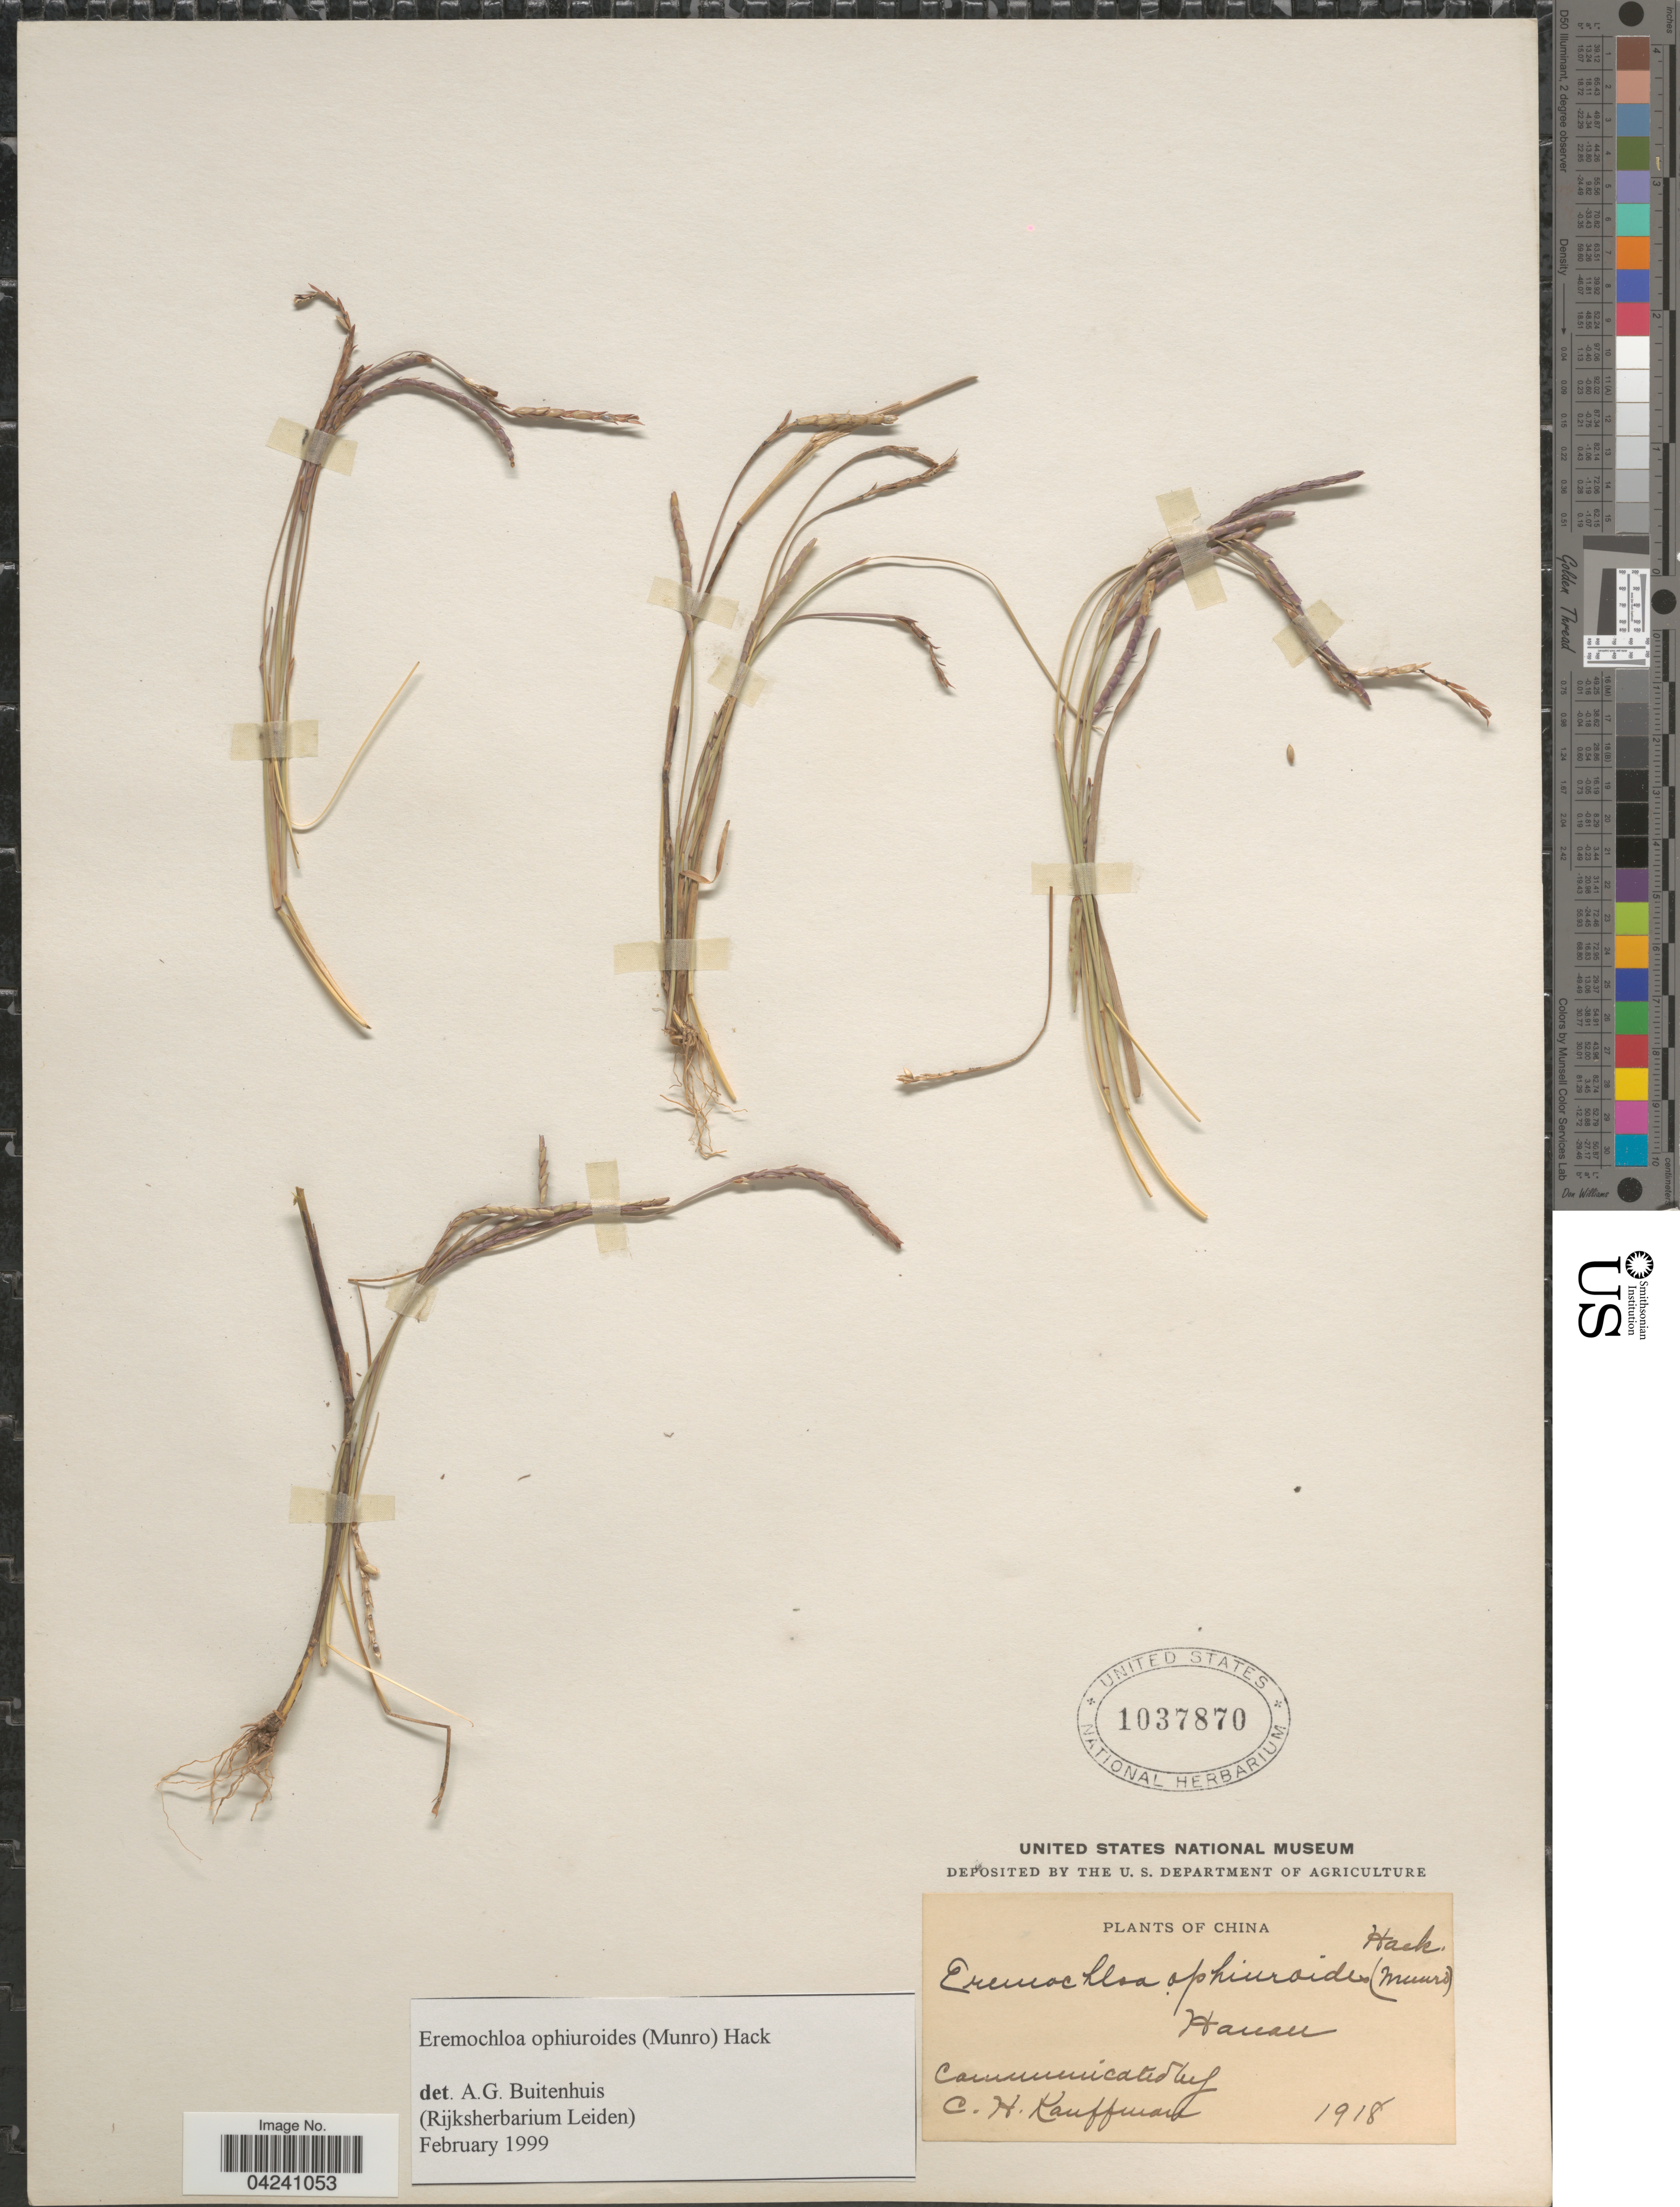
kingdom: Plantae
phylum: Tracheophyta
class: Liliopsida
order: Poales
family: Poaceae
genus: Eremochloa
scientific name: Eremochloa ophiuroides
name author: (Munro) Hack.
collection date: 1918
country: China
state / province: Hainan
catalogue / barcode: US 1037870